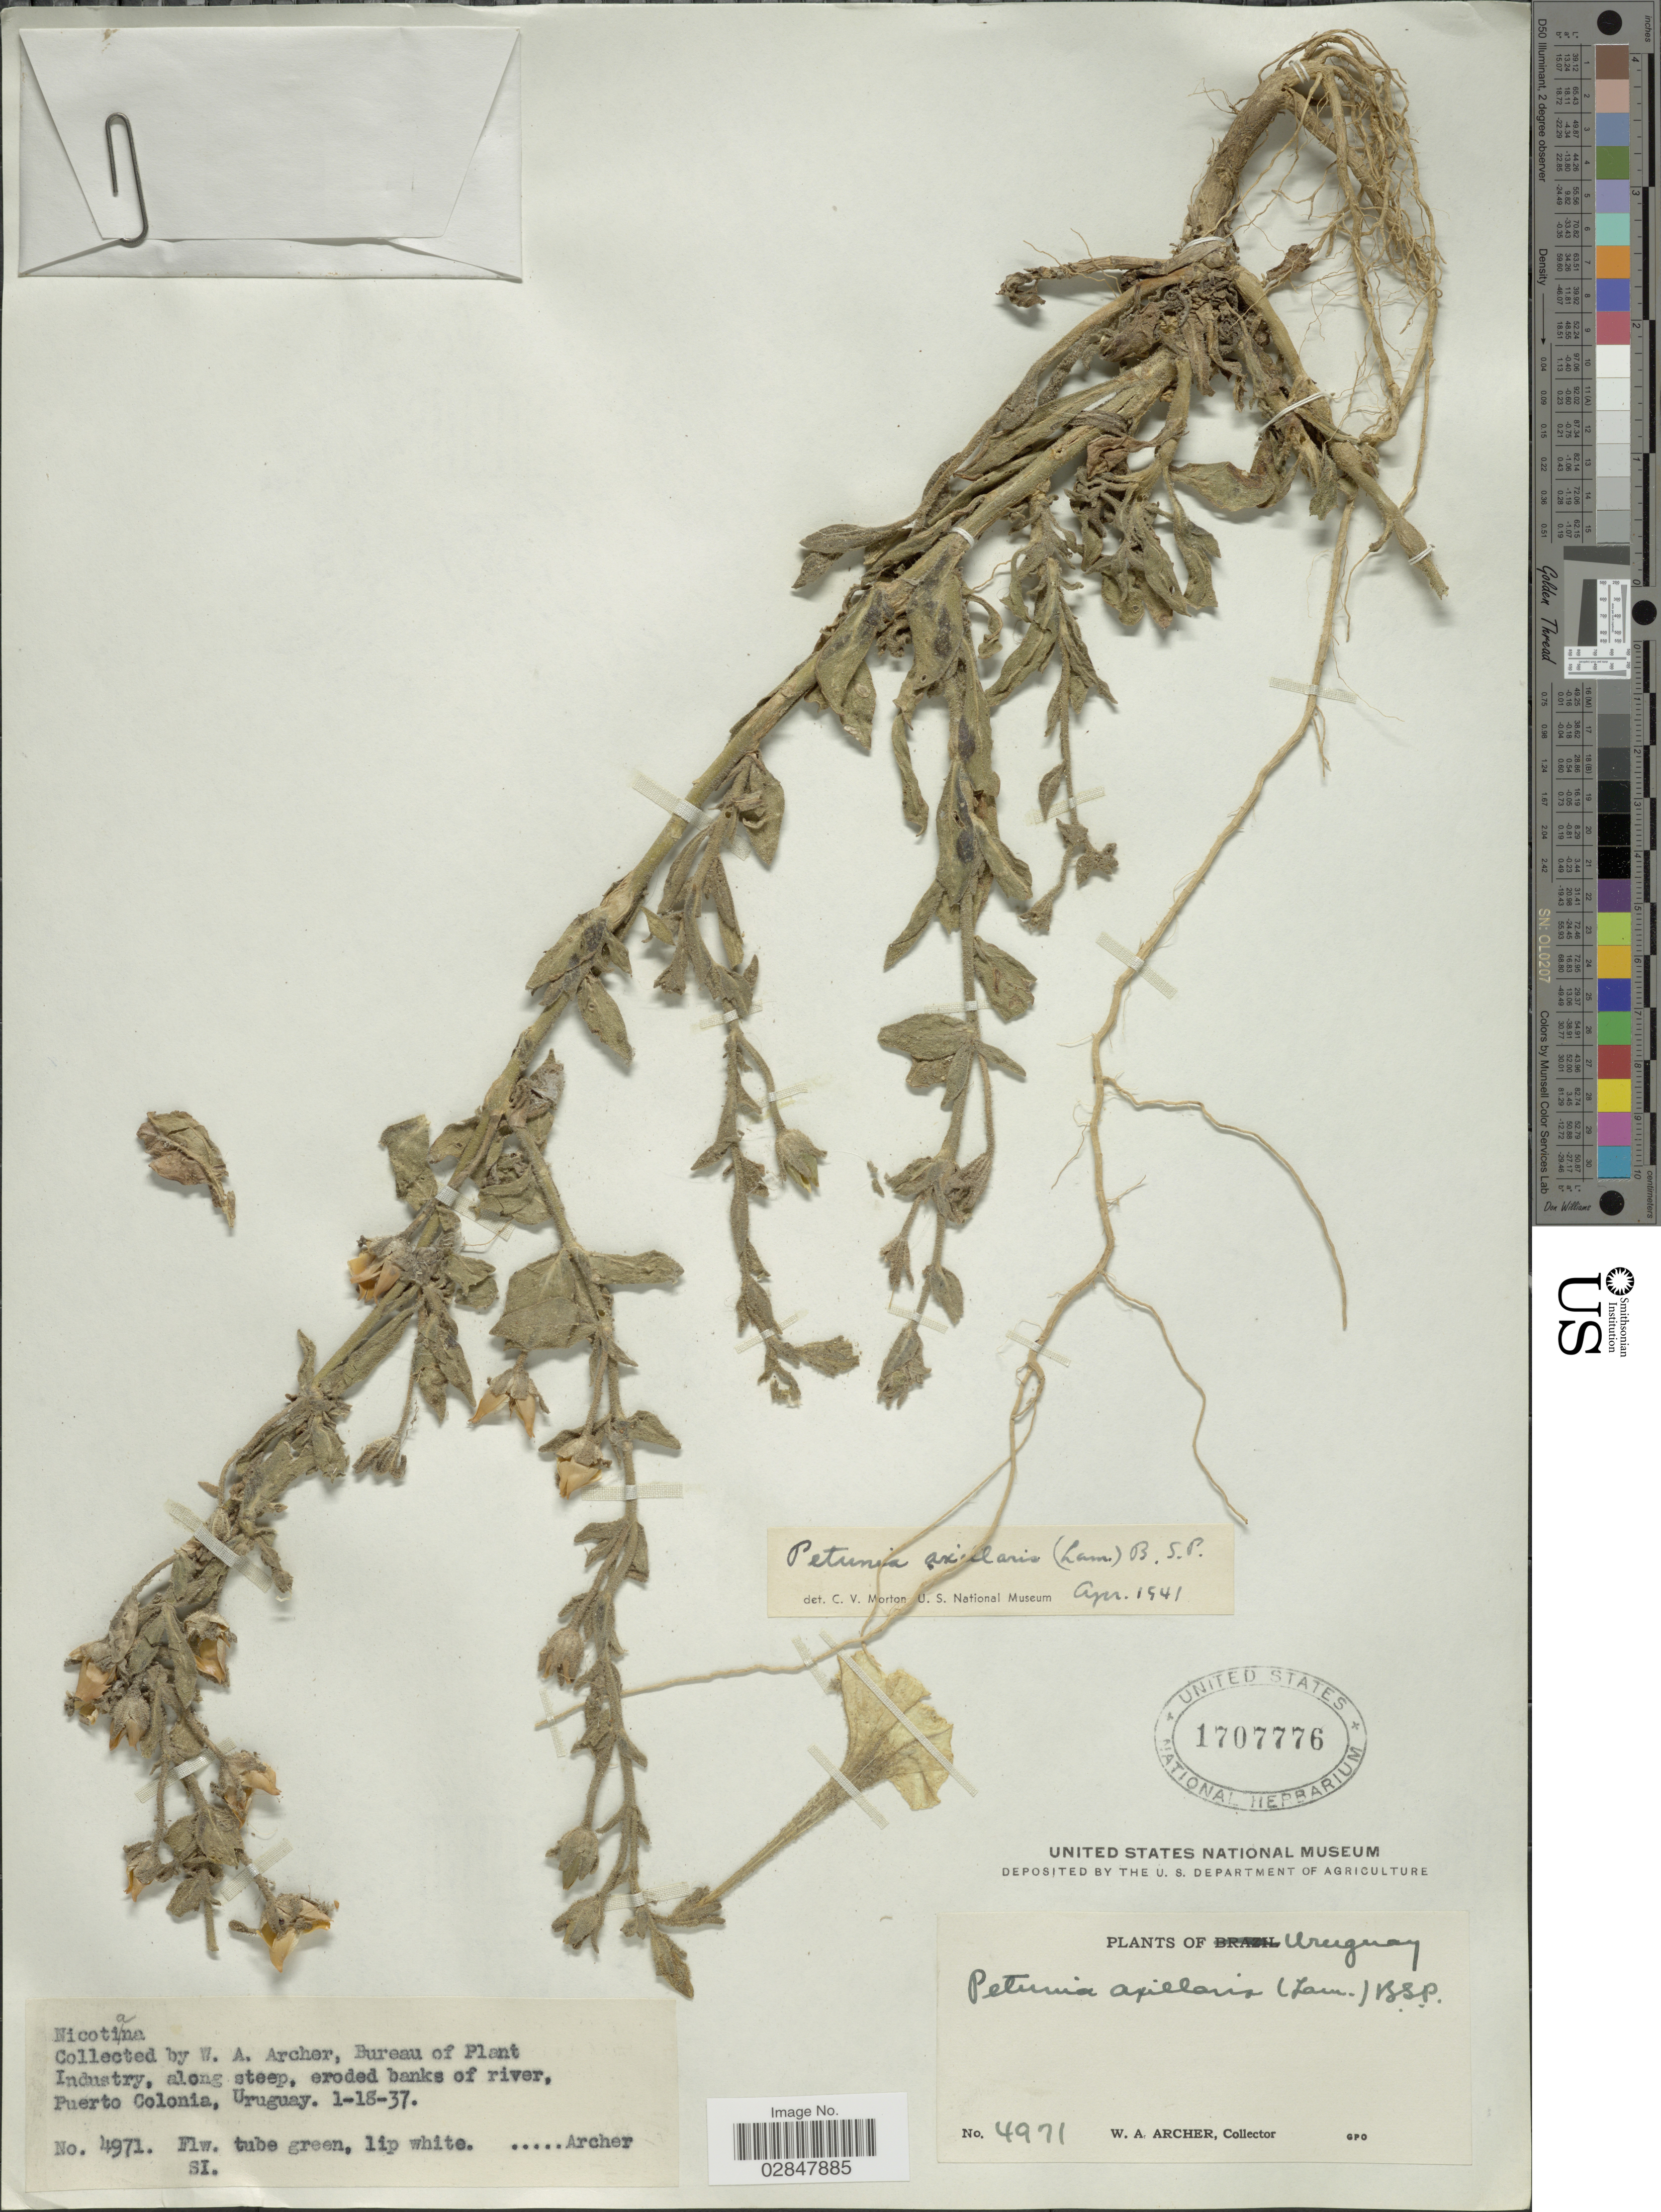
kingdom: Plantae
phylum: Tracheophyta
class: Magnoliopsida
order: Solanales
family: Solanaceae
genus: Petunia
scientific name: Petunia axillaris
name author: (Lam.) Britton, Stearns & Poggenb.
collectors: W. A. Archer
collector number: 4971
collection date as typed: Transcribed d/m/y: 18/1/37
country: Uruguay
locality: Eroded banks of river, Puerto Colonia.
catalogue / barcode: US 1707776